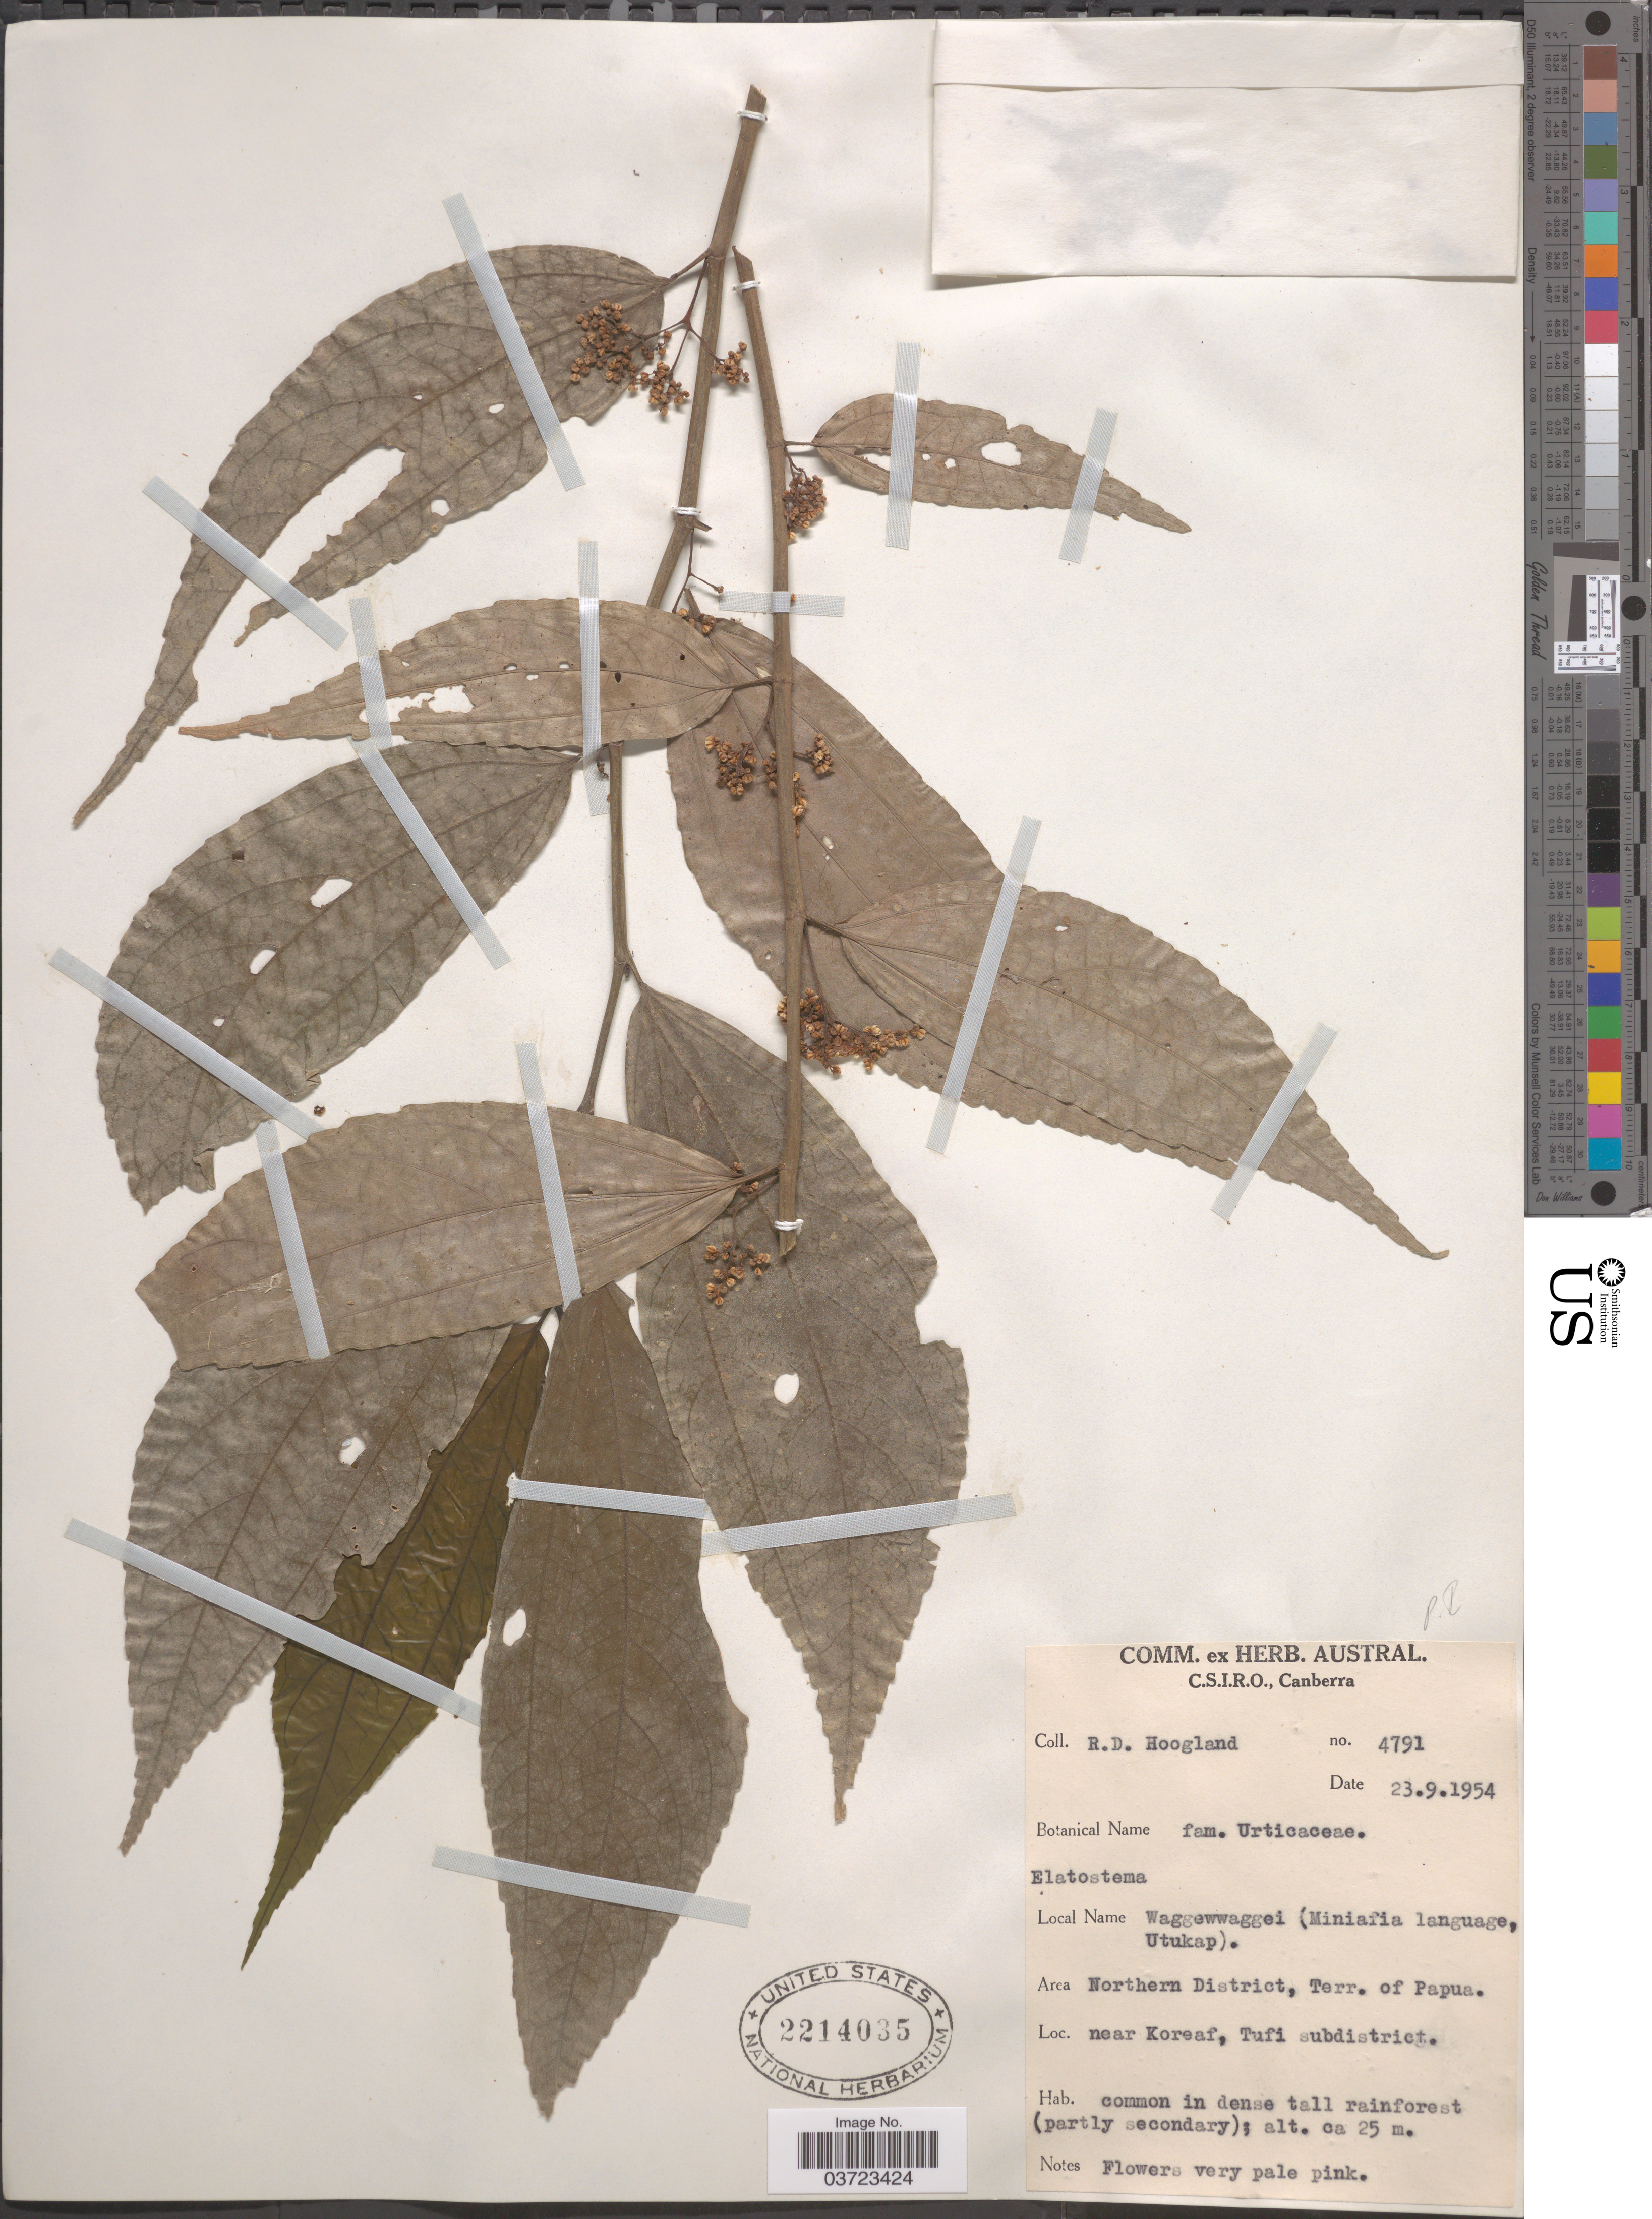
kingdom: Plantae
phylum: Tracheophyta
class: Magnoliopsida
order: Rosales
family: Urticaceae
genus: Elatostema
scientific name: Elatostema sp.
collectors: R. D. Hoogland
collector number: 4791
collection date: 1954-09-23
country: Papua New Guinea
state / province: Northern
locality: Area Northern Div., Terr. of Papua. near Koreaf, Tufi subdistrict.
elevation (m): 25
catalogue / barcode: US 2214035